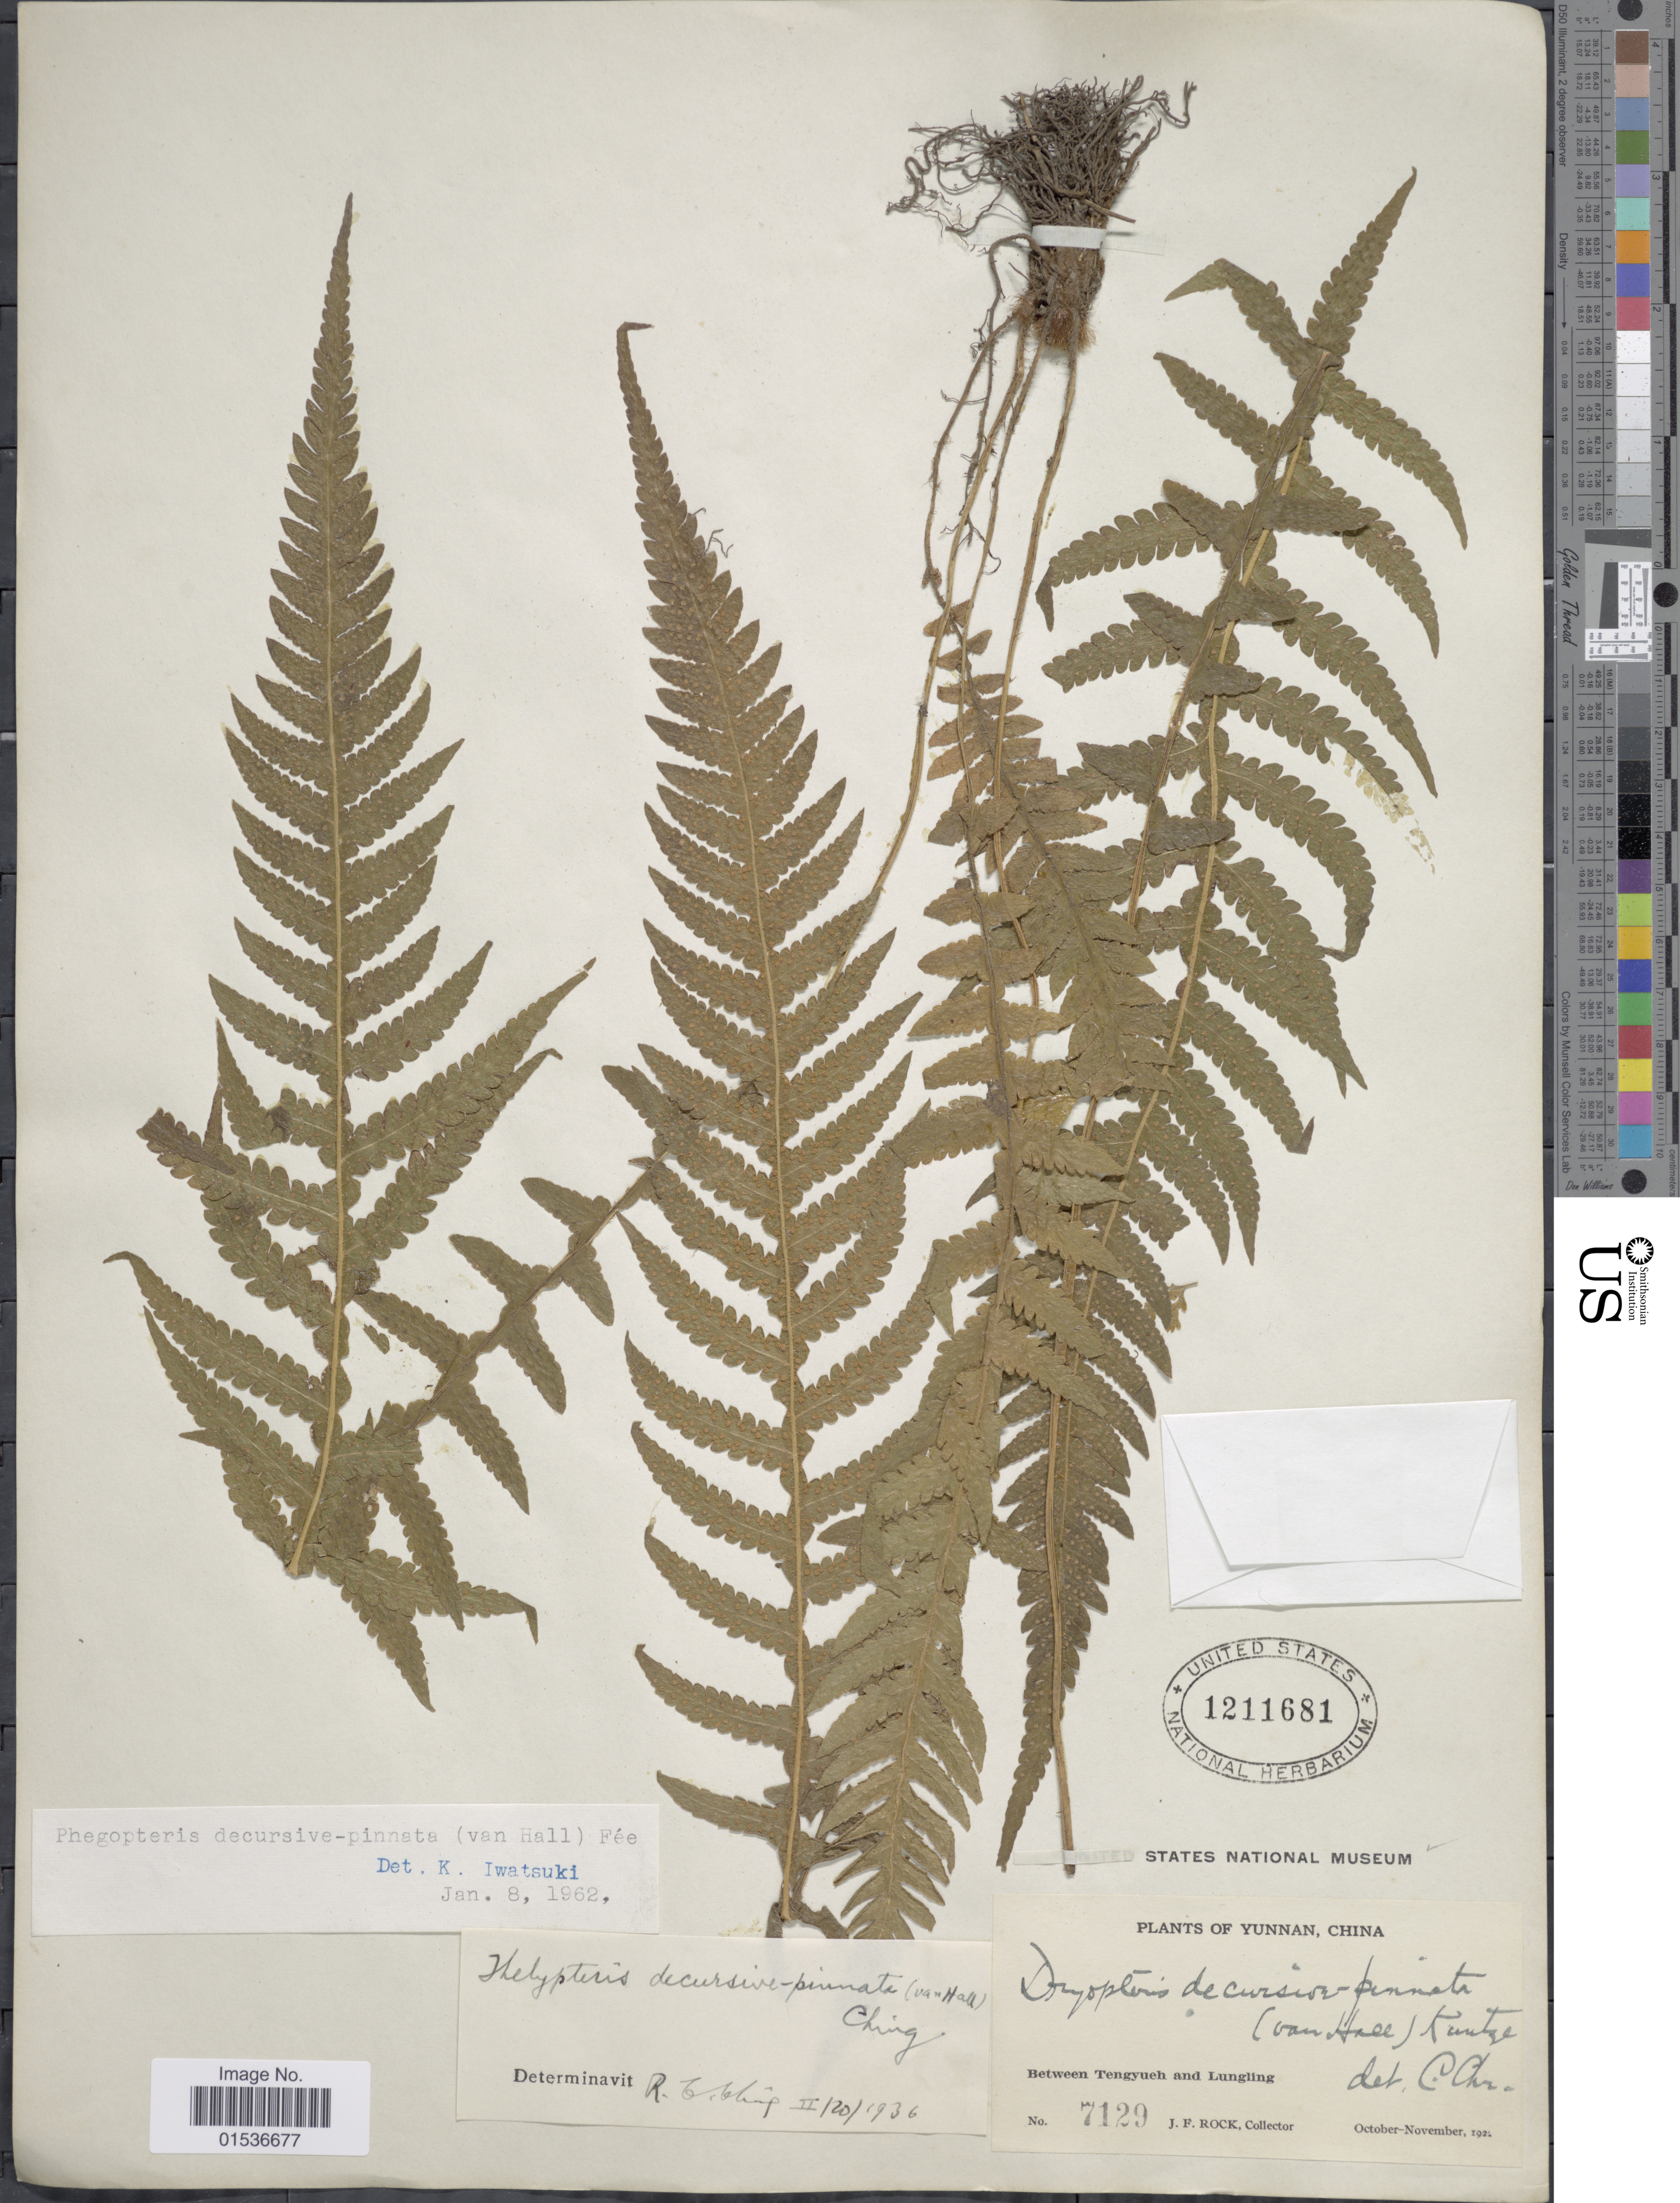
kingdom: Plantae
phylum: Tracheophyta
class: Polypodiopsida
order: Polypodiales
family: Thelypteridaceae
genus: Phegopteris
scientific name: Phegopteris decursivepinnata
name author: (H.C. Hall) Fée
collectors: J. Rock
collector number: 7129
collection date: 1921-10/1921-11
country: China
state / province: Yunnan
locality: Yunnan, China. Between Tengyueh and Lungiing.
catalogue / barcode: US 1211681